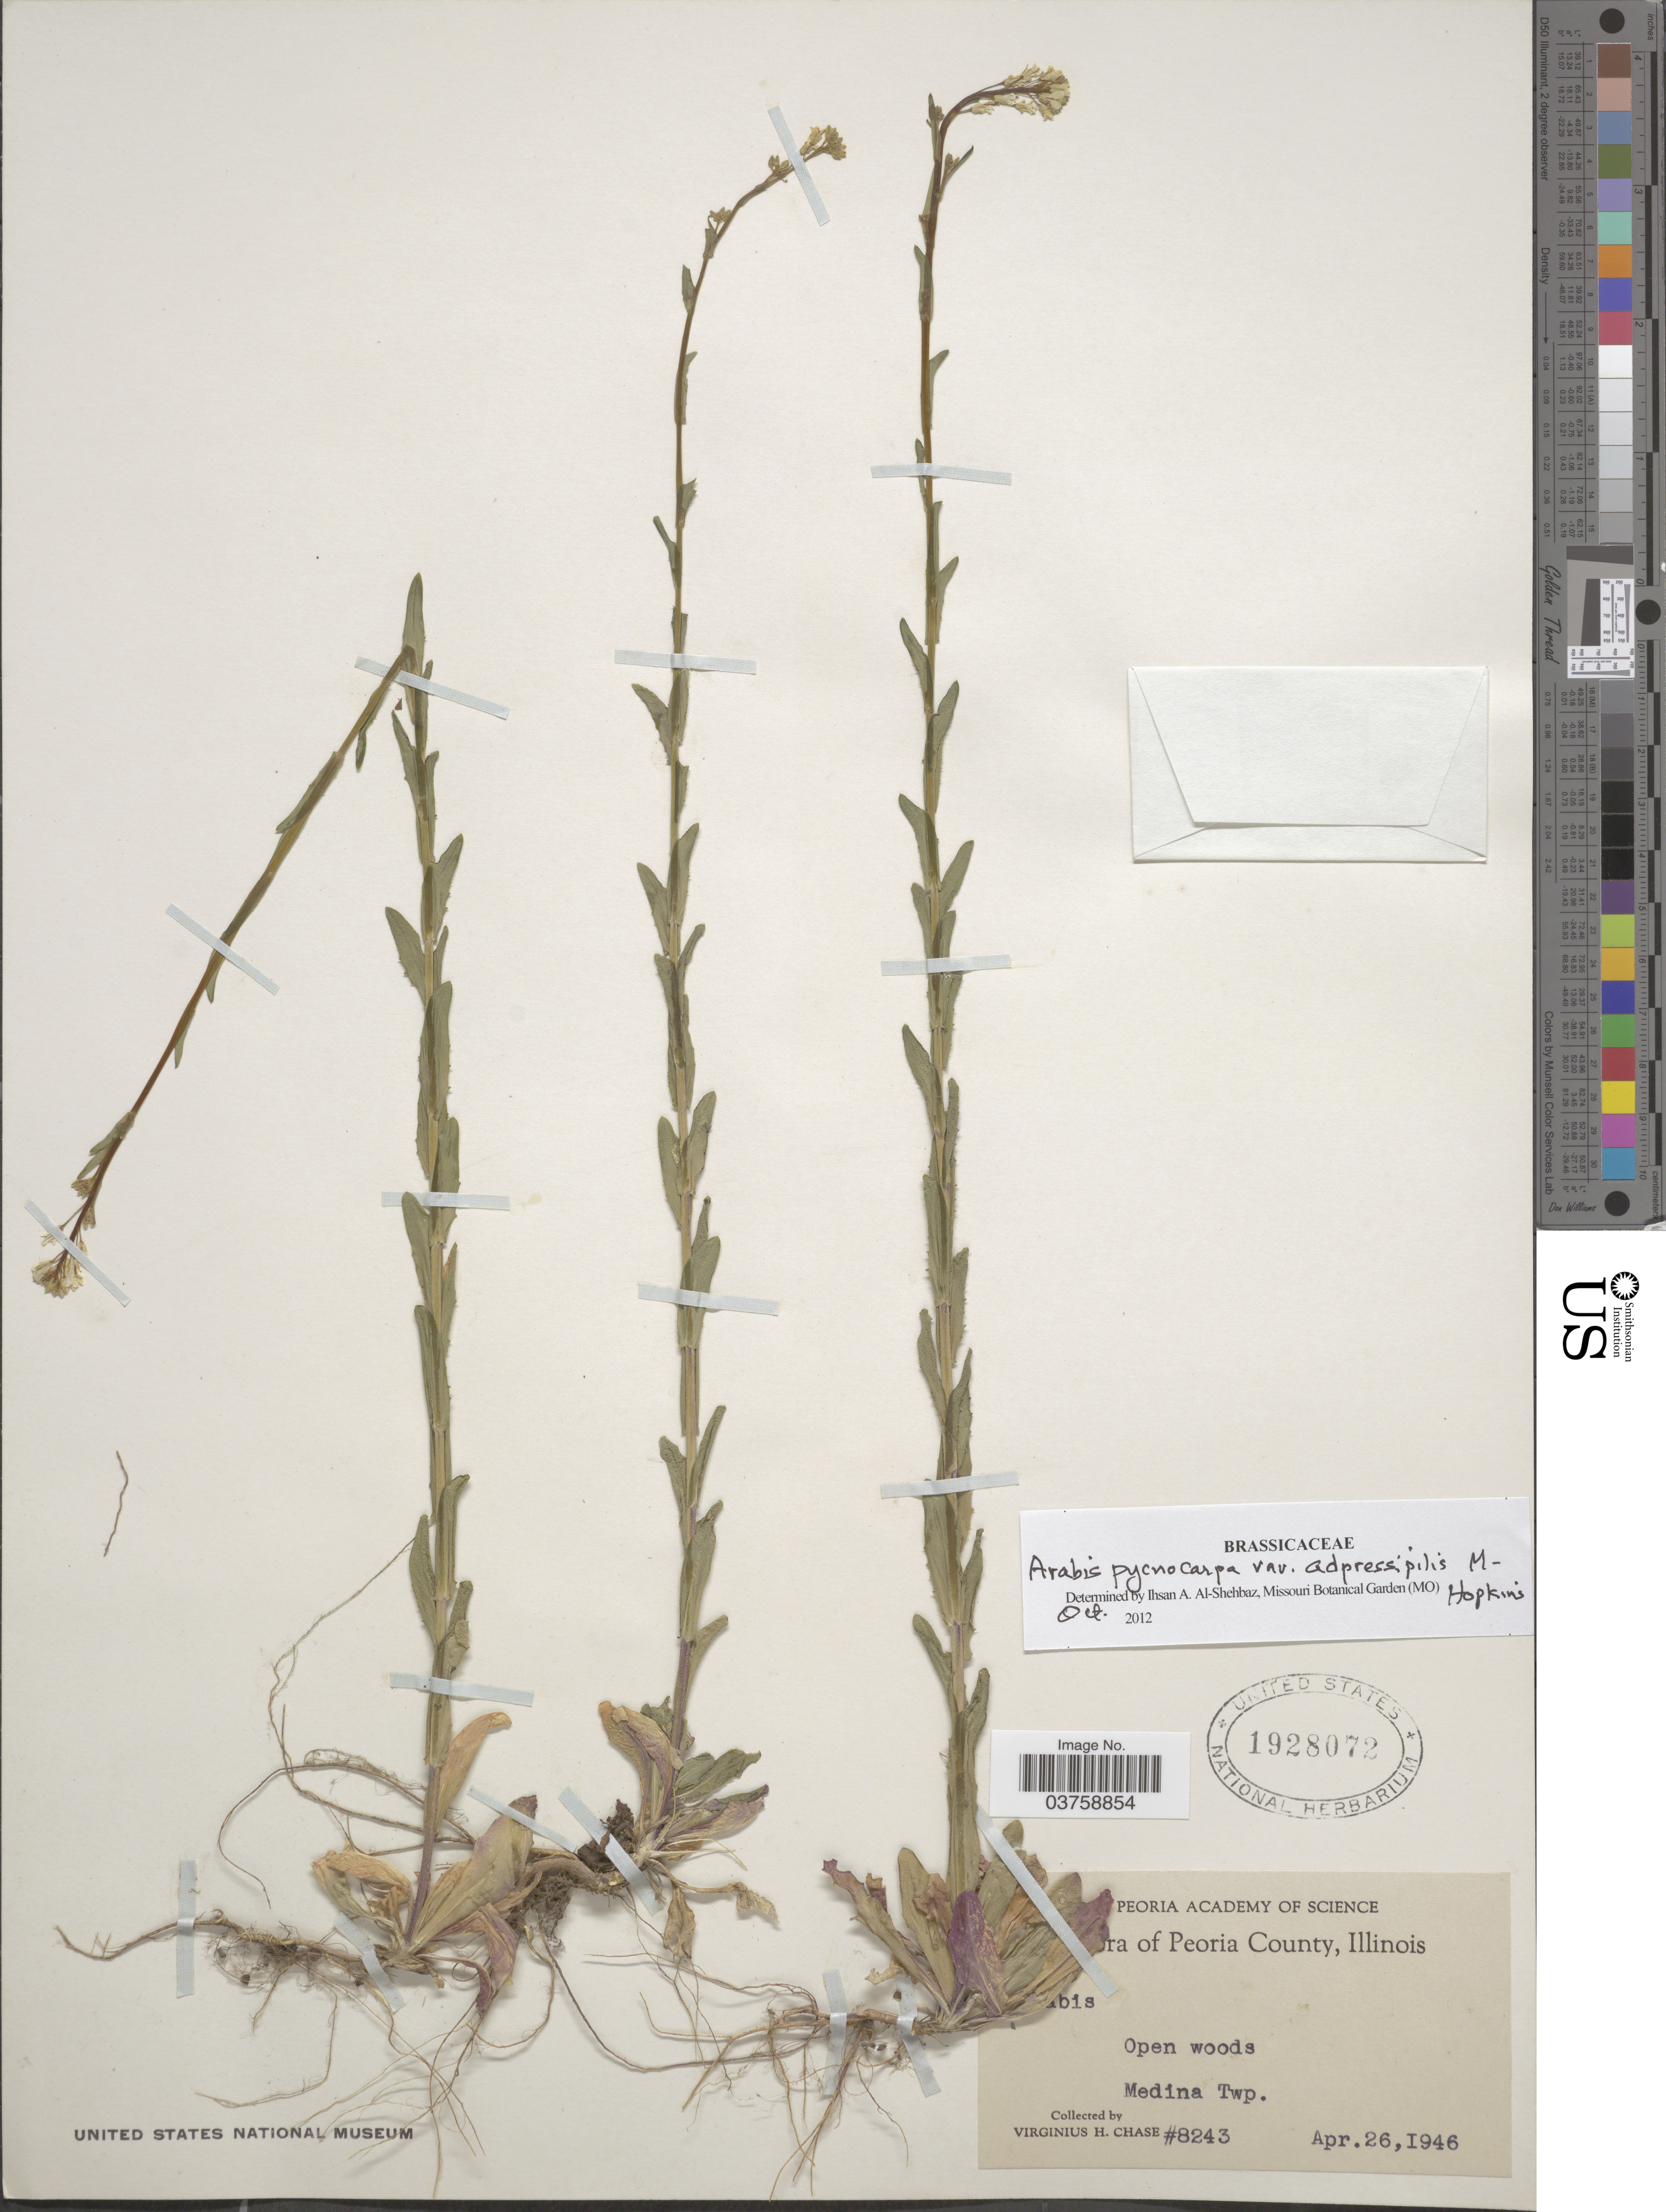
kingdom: Plantae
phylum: Tracheophyta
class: Magnoliopsida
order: Brassicales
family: Brassicaceae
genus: Arabis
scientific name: Arabis pycnocarpa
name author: M. Hopkins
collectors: V. H. Chase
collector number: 8243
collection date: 1946-04-26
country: United States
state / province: Illinois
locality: Peoria County. Medina Twp.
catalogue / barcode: US 1928072